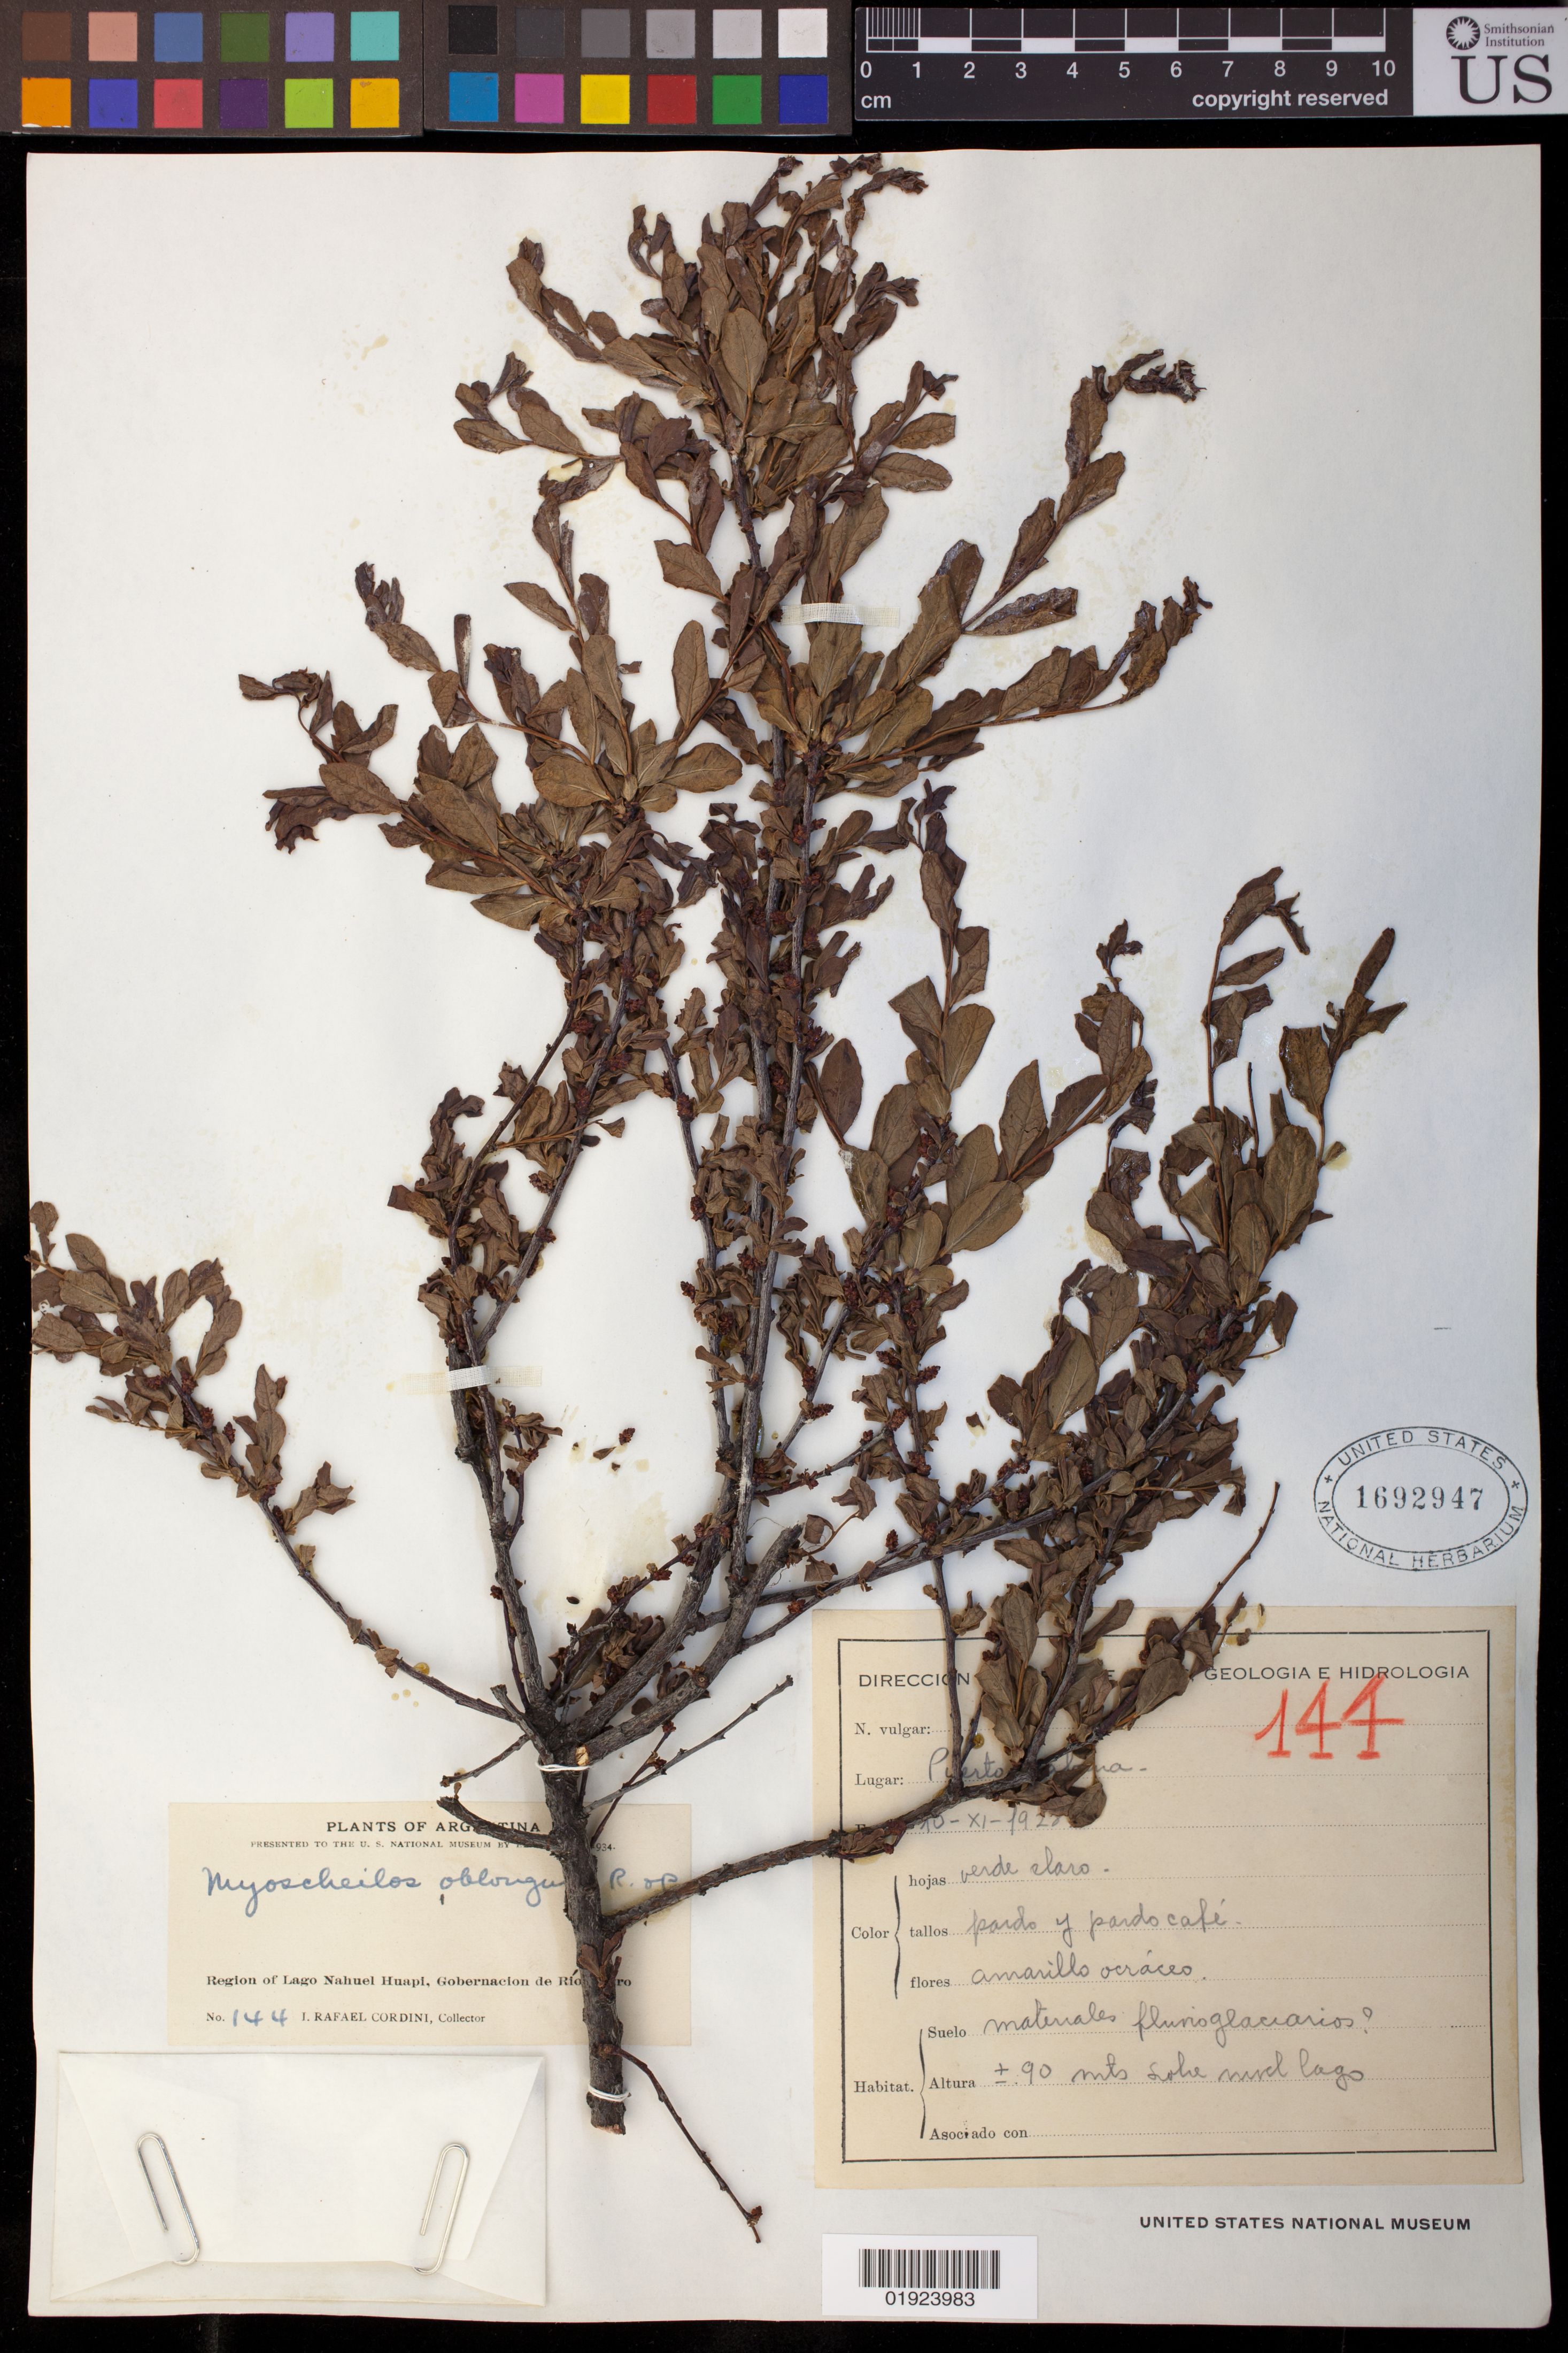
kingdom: Plantae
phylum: Tracheophyta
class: Magnoliopsida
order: Santalales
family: Santalaceae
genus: Myoschilos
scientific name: Myoschilos oblongus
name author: Ruiz & Pav.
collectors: I. Cordini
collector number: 144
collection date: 1928-11-10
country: Argentina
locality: Region of Lago (Lake) Nahuel Huapi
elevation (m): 90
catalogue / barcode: US 1692947